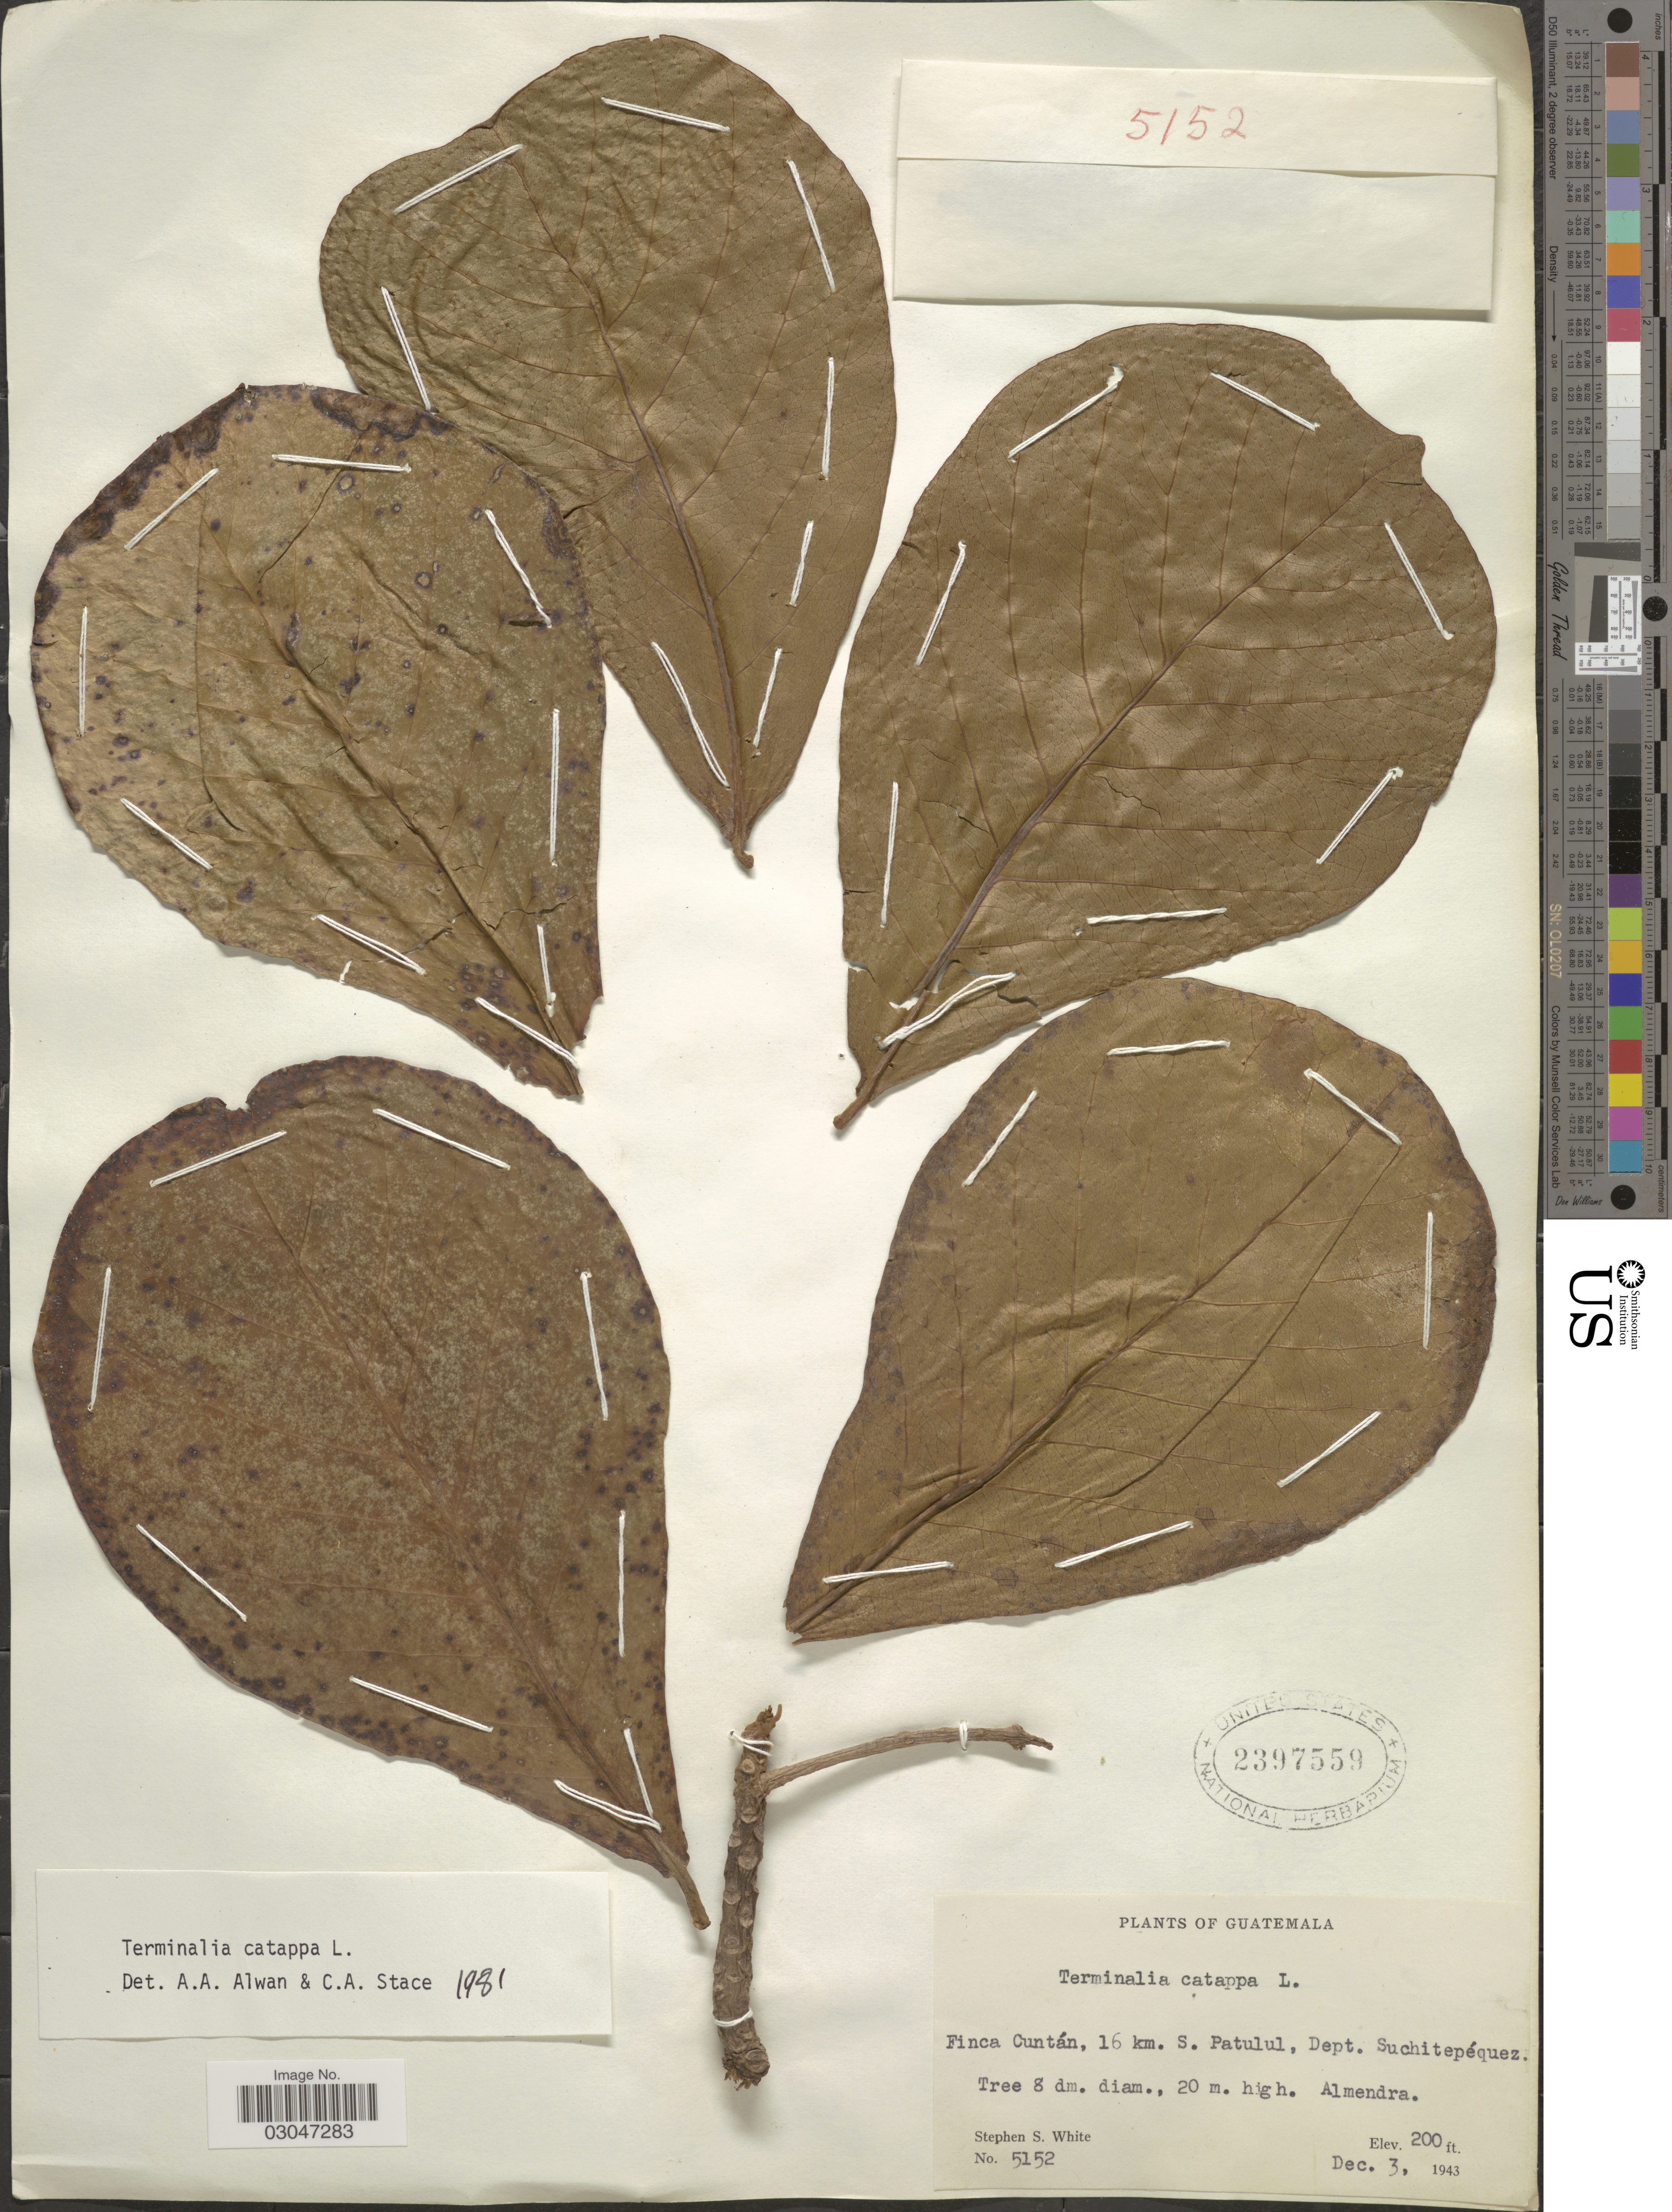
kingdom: Plantae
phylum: Tracheophyta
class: Magnoliopsida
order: Myrtales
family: Combretaceae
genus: Terminalia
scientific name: Terminalia catappa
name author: L.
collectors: S. S. White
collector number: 5152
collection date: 1943-12-03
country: Guatemala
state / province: Suchitepéquez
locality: Finca Cuntán, 16 km. S. Patulul, Dept. Suchitepéquez.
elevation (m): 61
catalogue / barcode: US 2397559